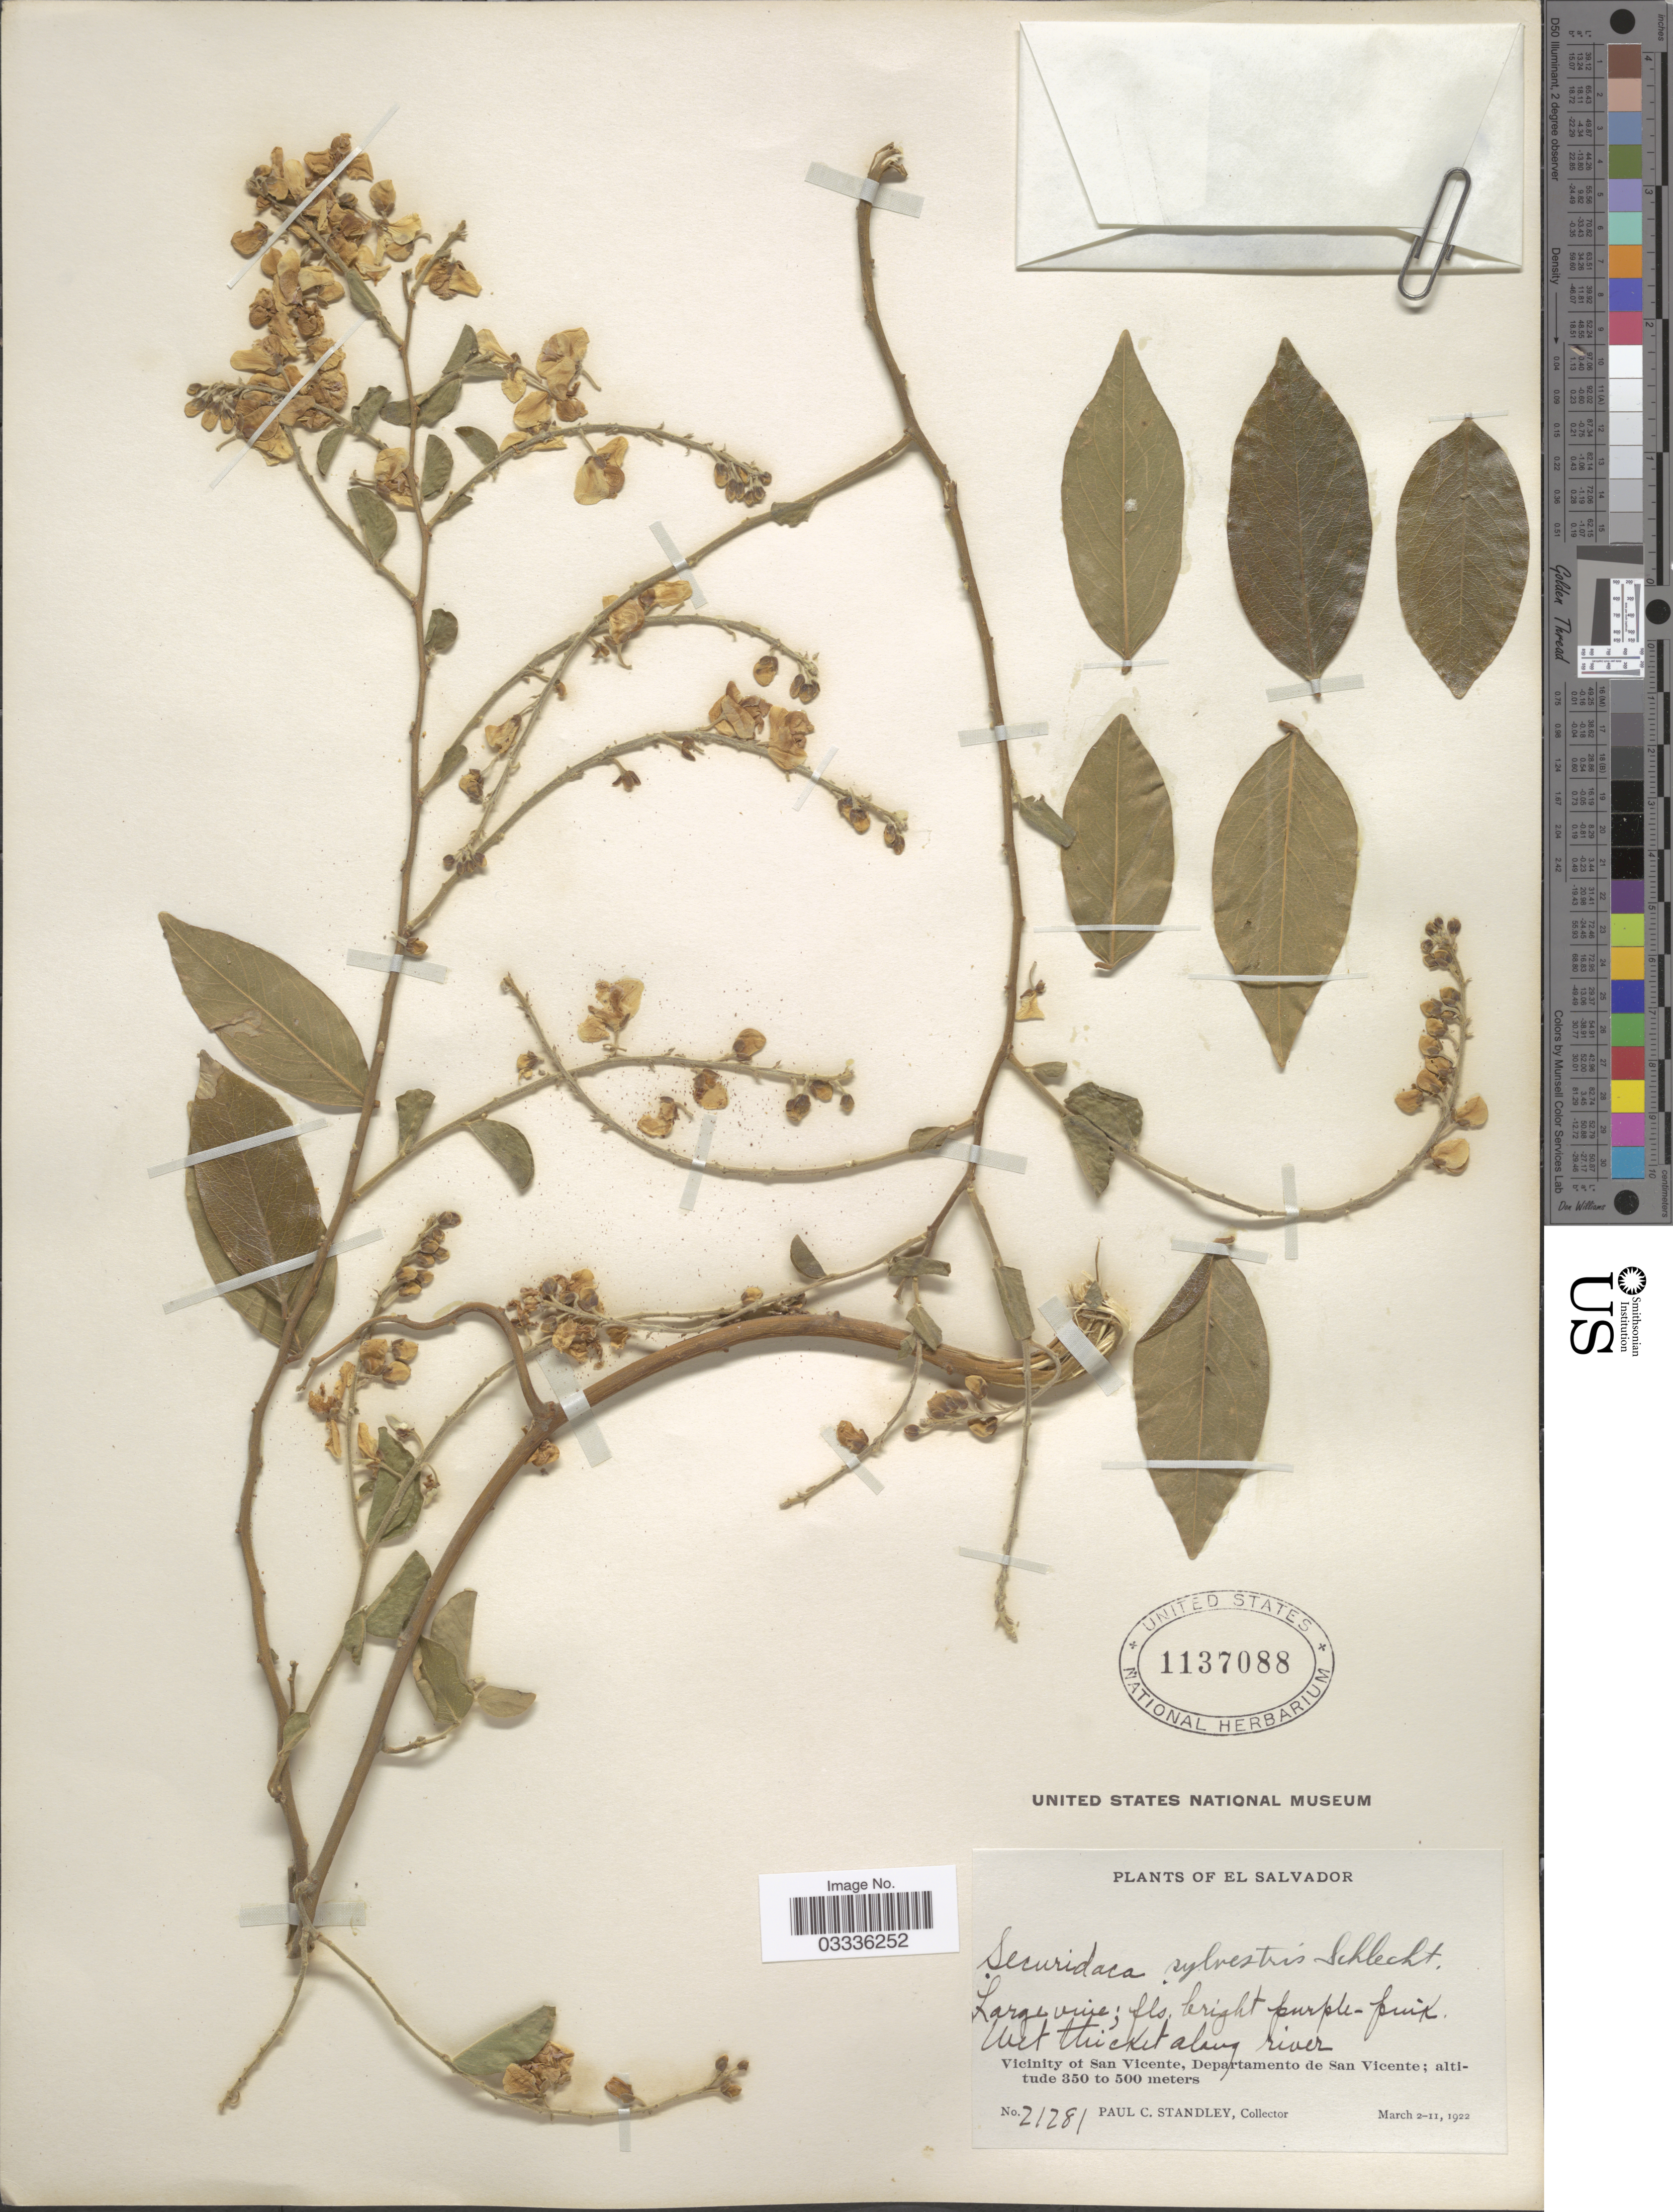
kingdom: Plantae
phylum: Tracheophyta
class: Magnoliopsida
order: Fabales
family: Polygalaceae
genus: Securidaca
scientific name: Securidaca sylvestris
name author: Schltdl.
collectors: P. C. Standley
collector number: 21281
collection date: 1922-03-02/1922-03-11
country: El Salvador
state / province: San Vincente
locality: Vicinity of San Vicente, Departamento de San Vicente.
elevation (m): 350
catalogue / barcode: US 1137088